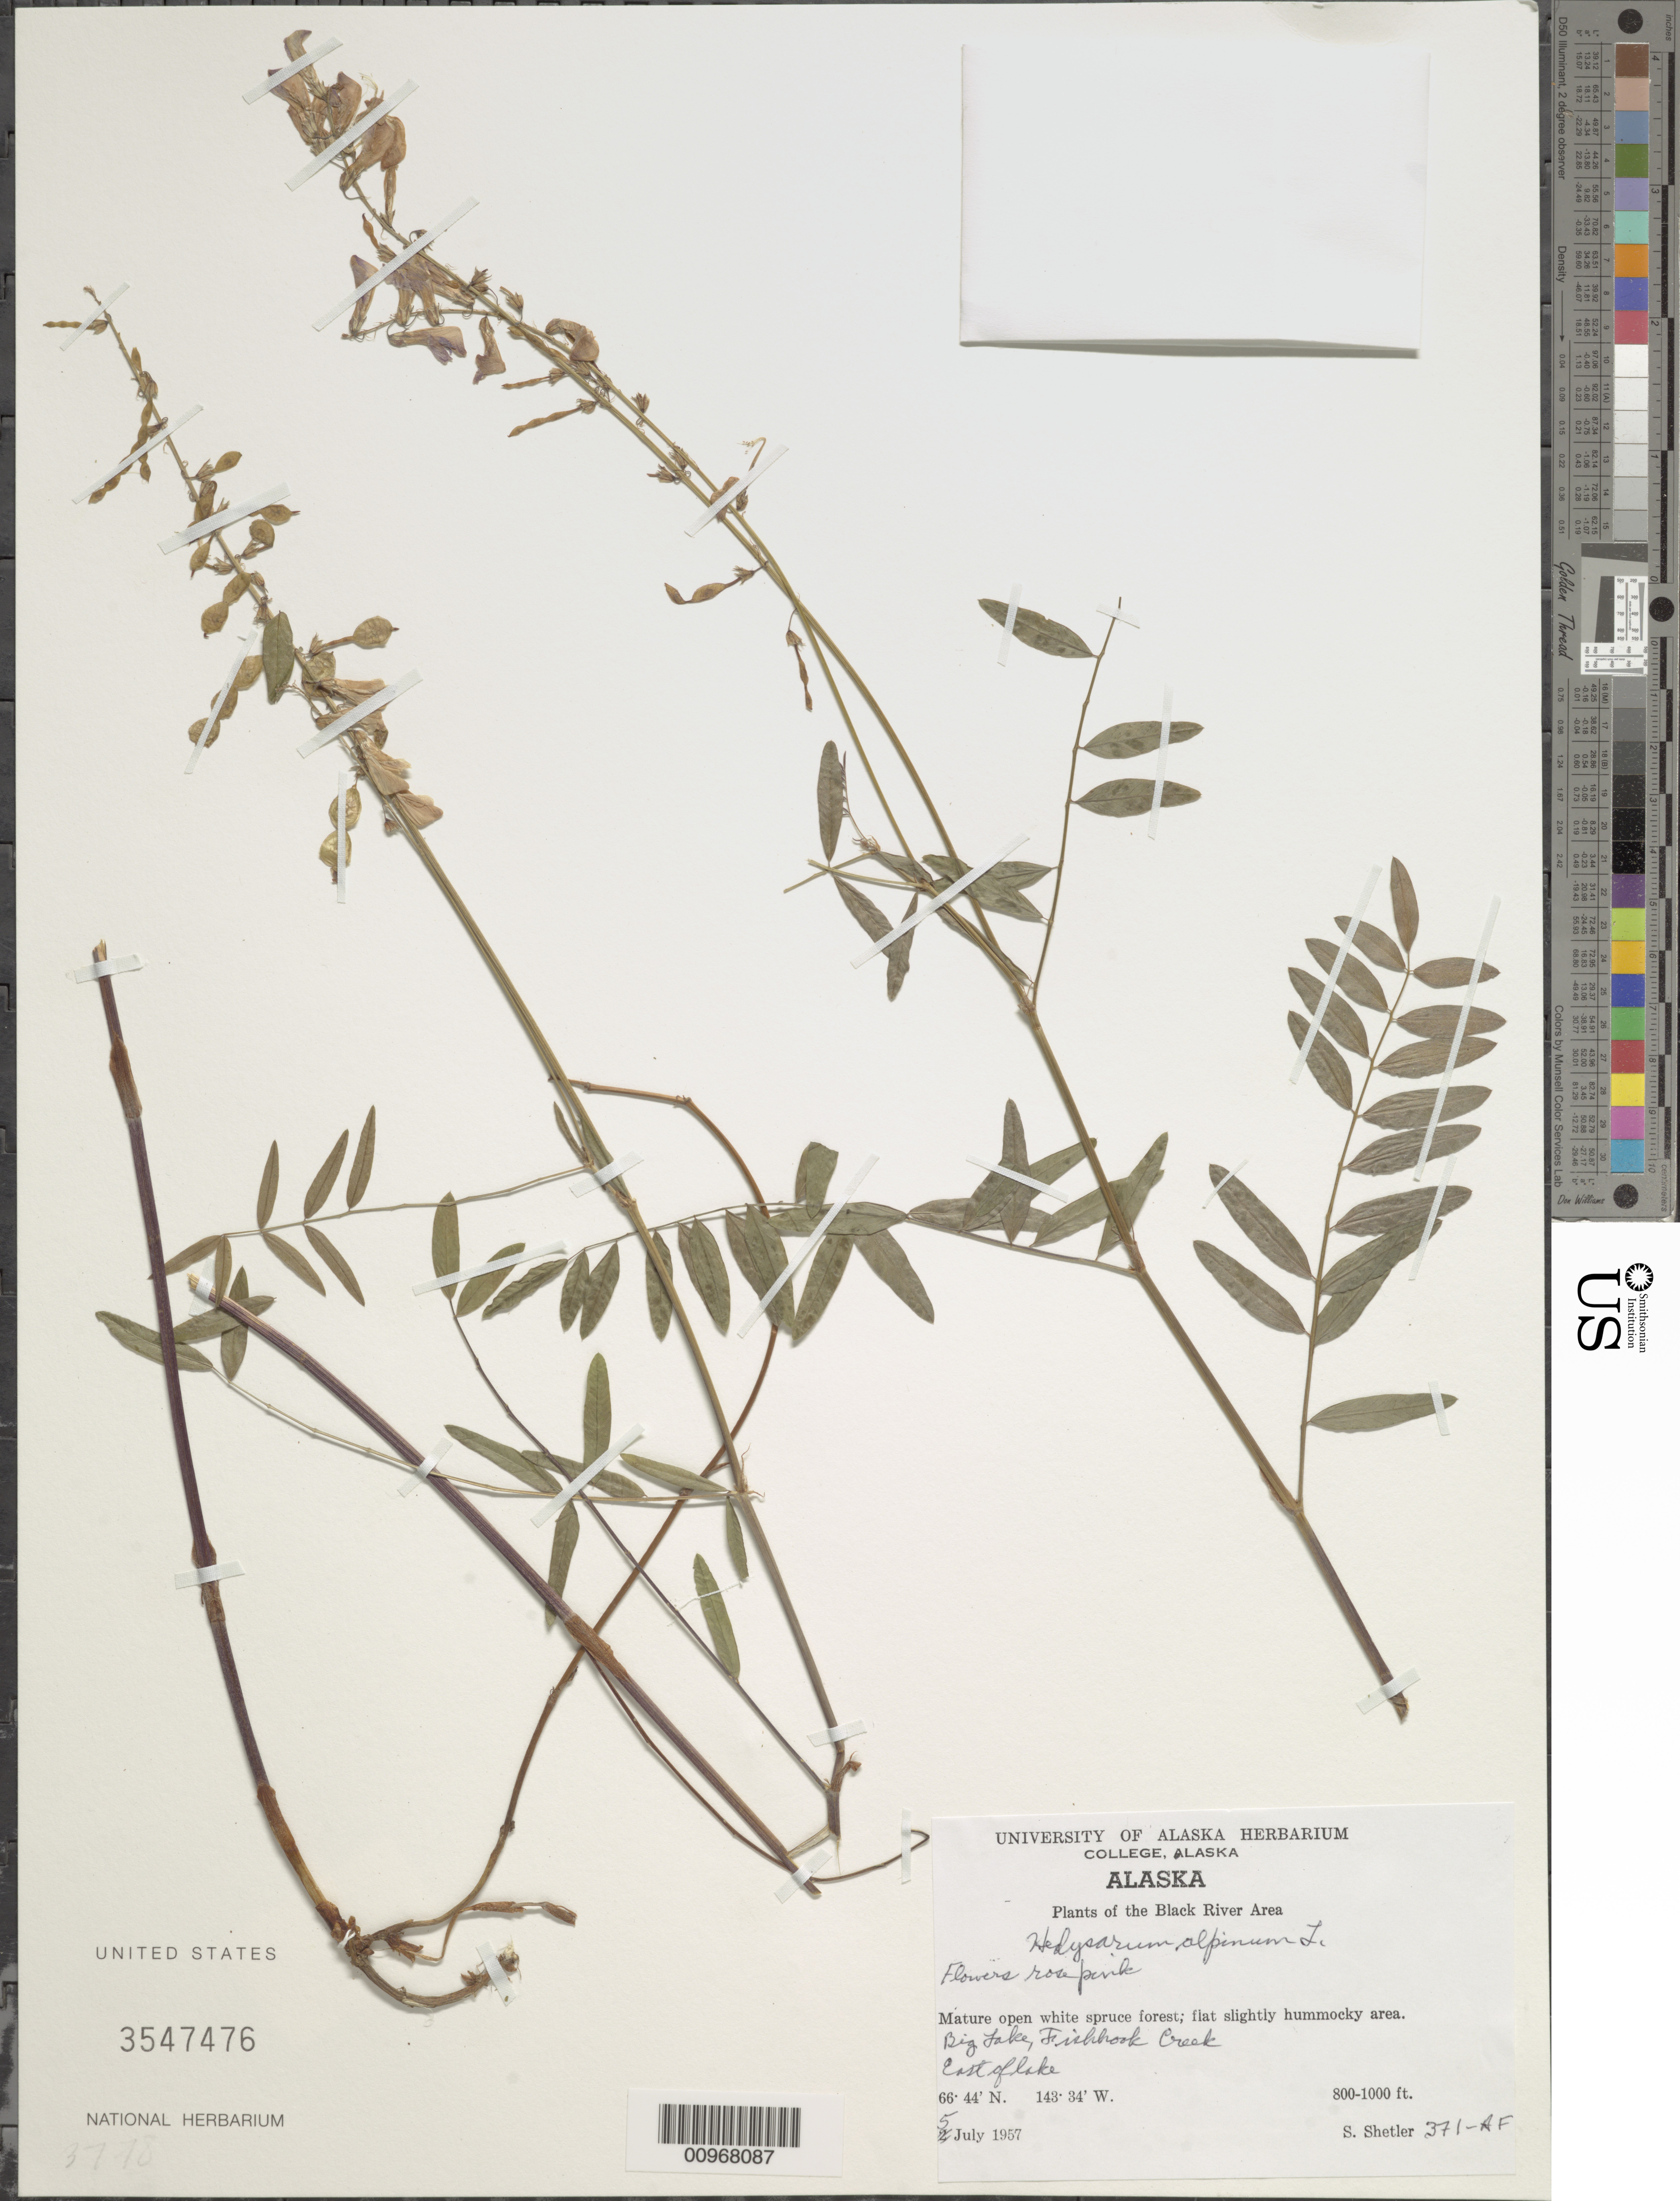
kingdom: Plantae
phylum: Tracheophyta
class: Magnoliopsida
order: Fabales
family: Fabaceae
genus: Hedysarum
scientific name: Hedysarum alpinum var. americanum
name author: Michx. ex Pursh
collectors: S. Shetler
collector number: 371-AF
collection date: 1957-07-05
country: United States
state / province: Alaska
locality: The Black River area. Mature open white spruce forest; flat slightly hummocky Area. Big Lake, Fishhook Creek. East of lake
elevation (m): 244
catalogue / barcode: US 3547476